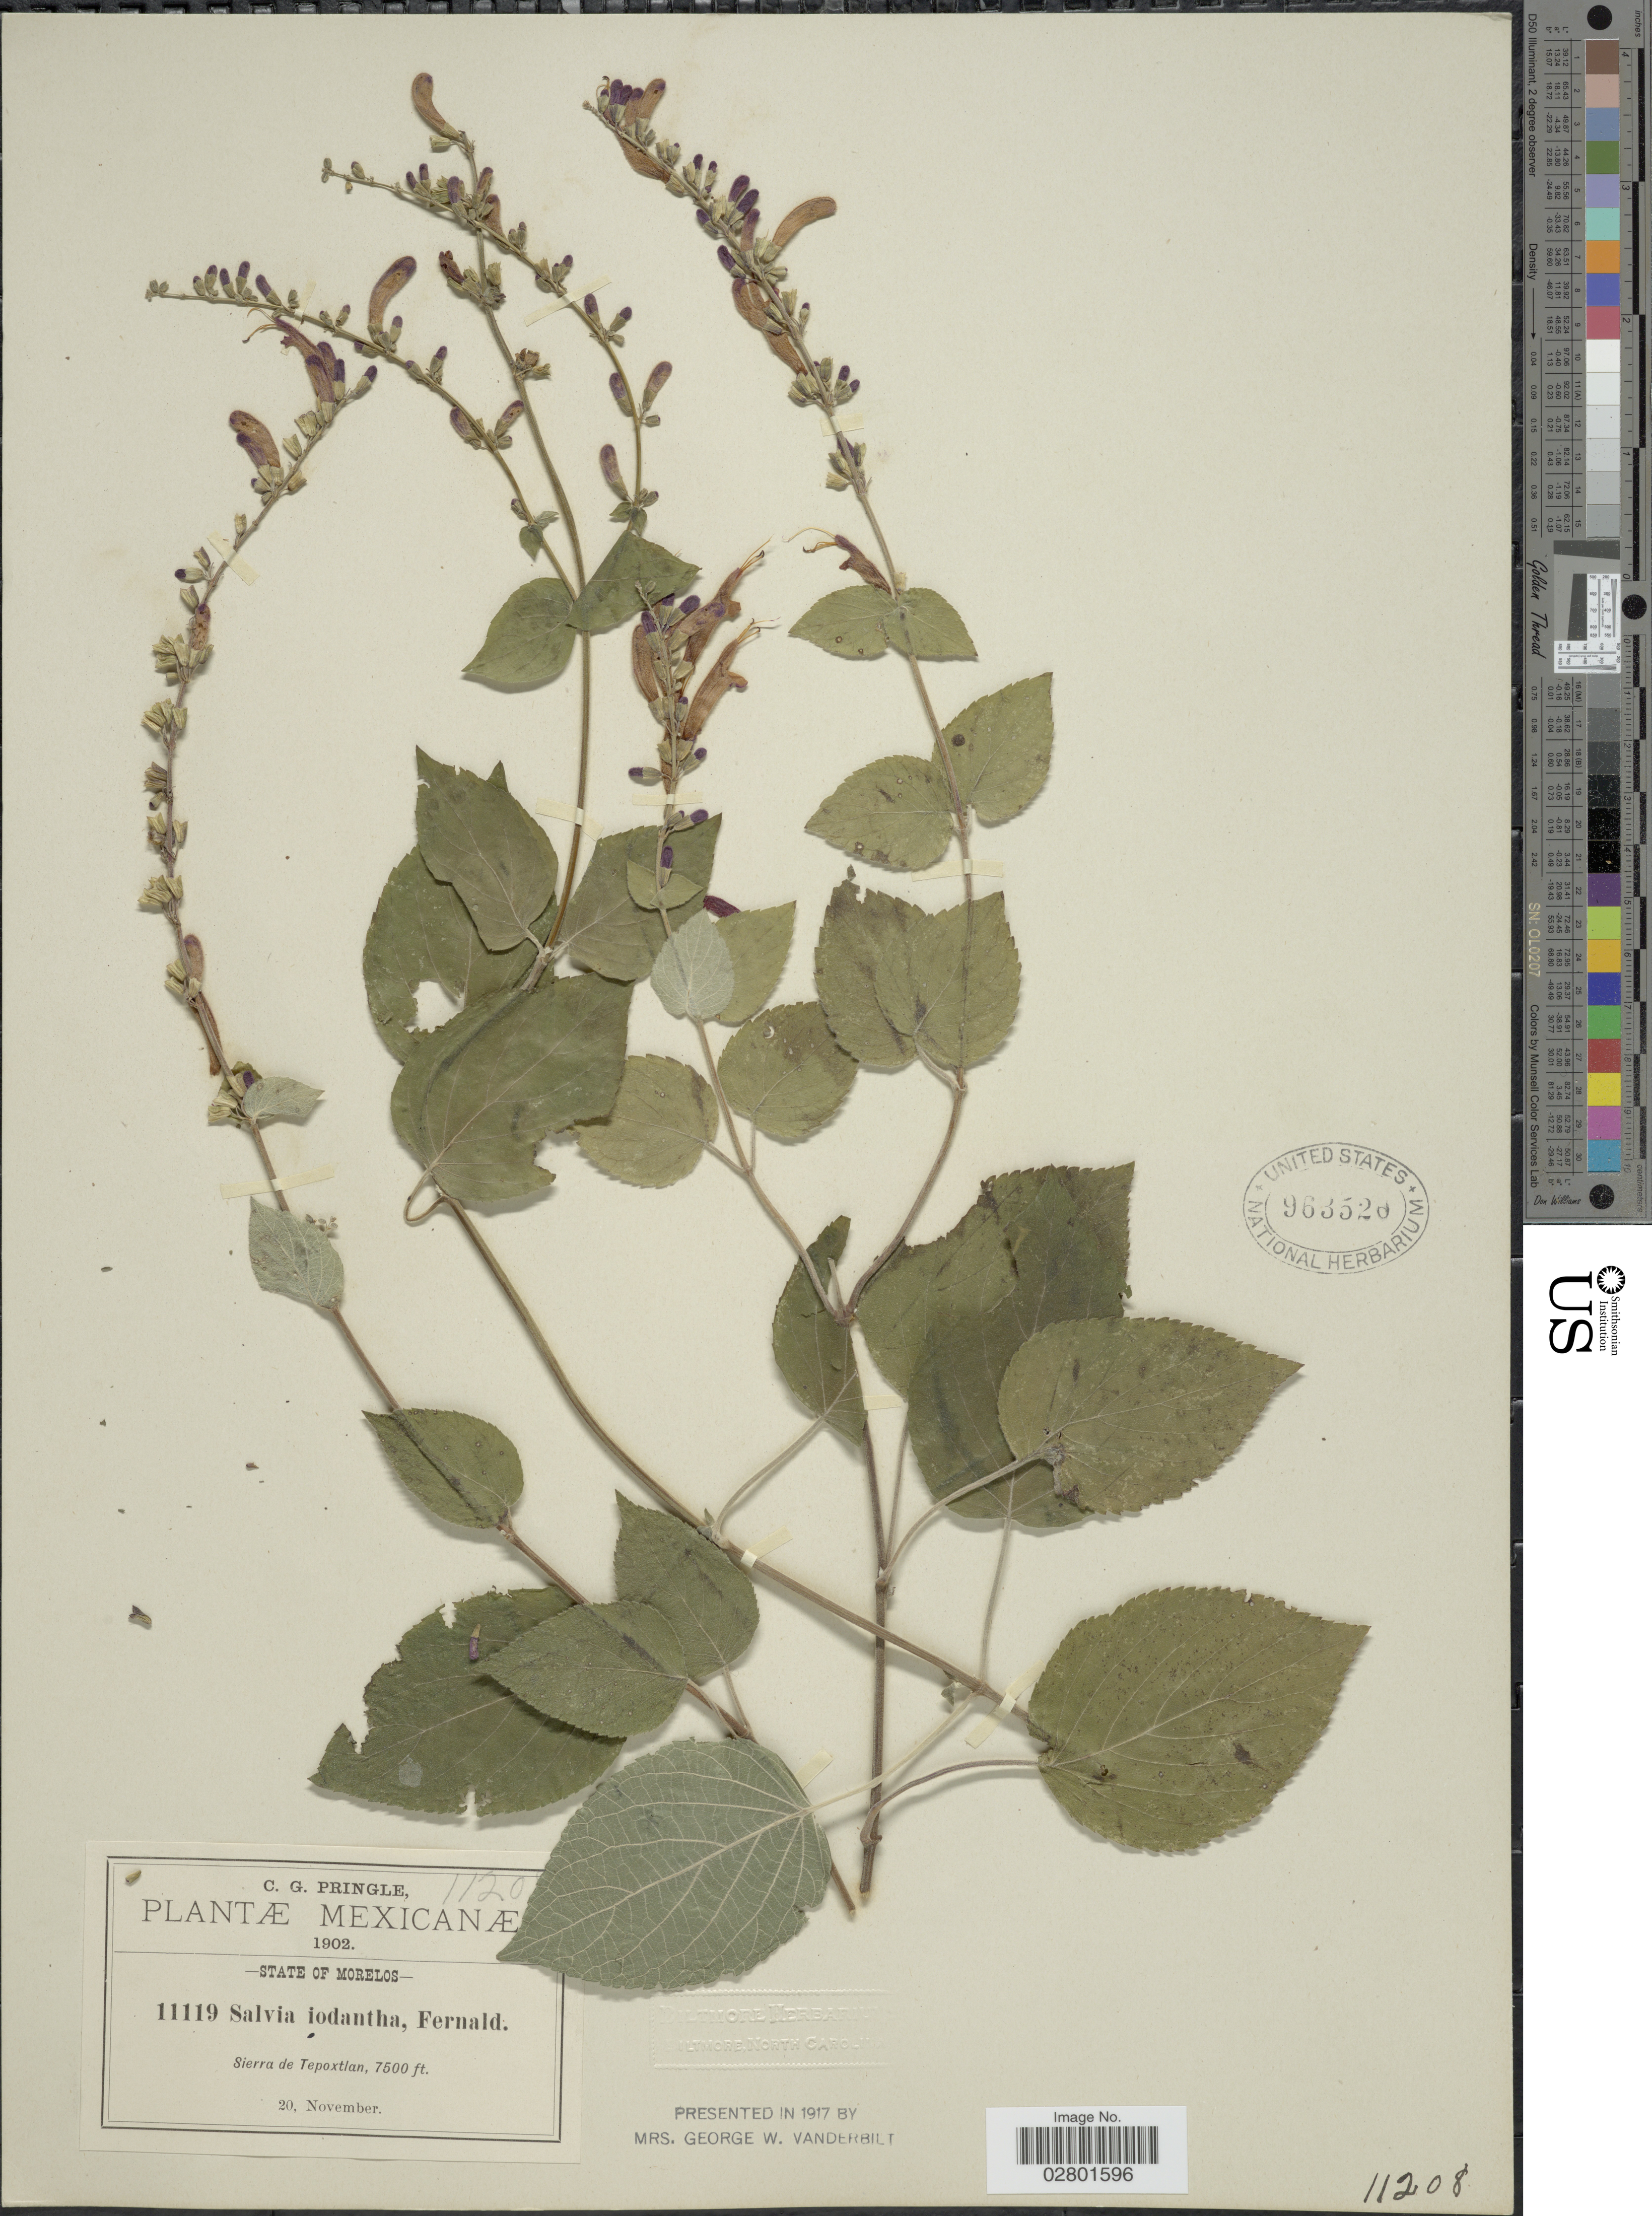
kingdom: Plantae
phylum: Tracheophyta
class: Magnoliopsida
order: Lamiales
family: Lamiaceae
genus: Salvia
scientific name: Salvia iodantha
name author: Fernald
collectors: C. G. Pringle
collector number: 11119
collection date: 1902-11-20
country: Mexico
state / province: Morelos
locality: Sierra de Tepoxtlan.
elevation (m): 2286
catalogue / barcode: US 963520